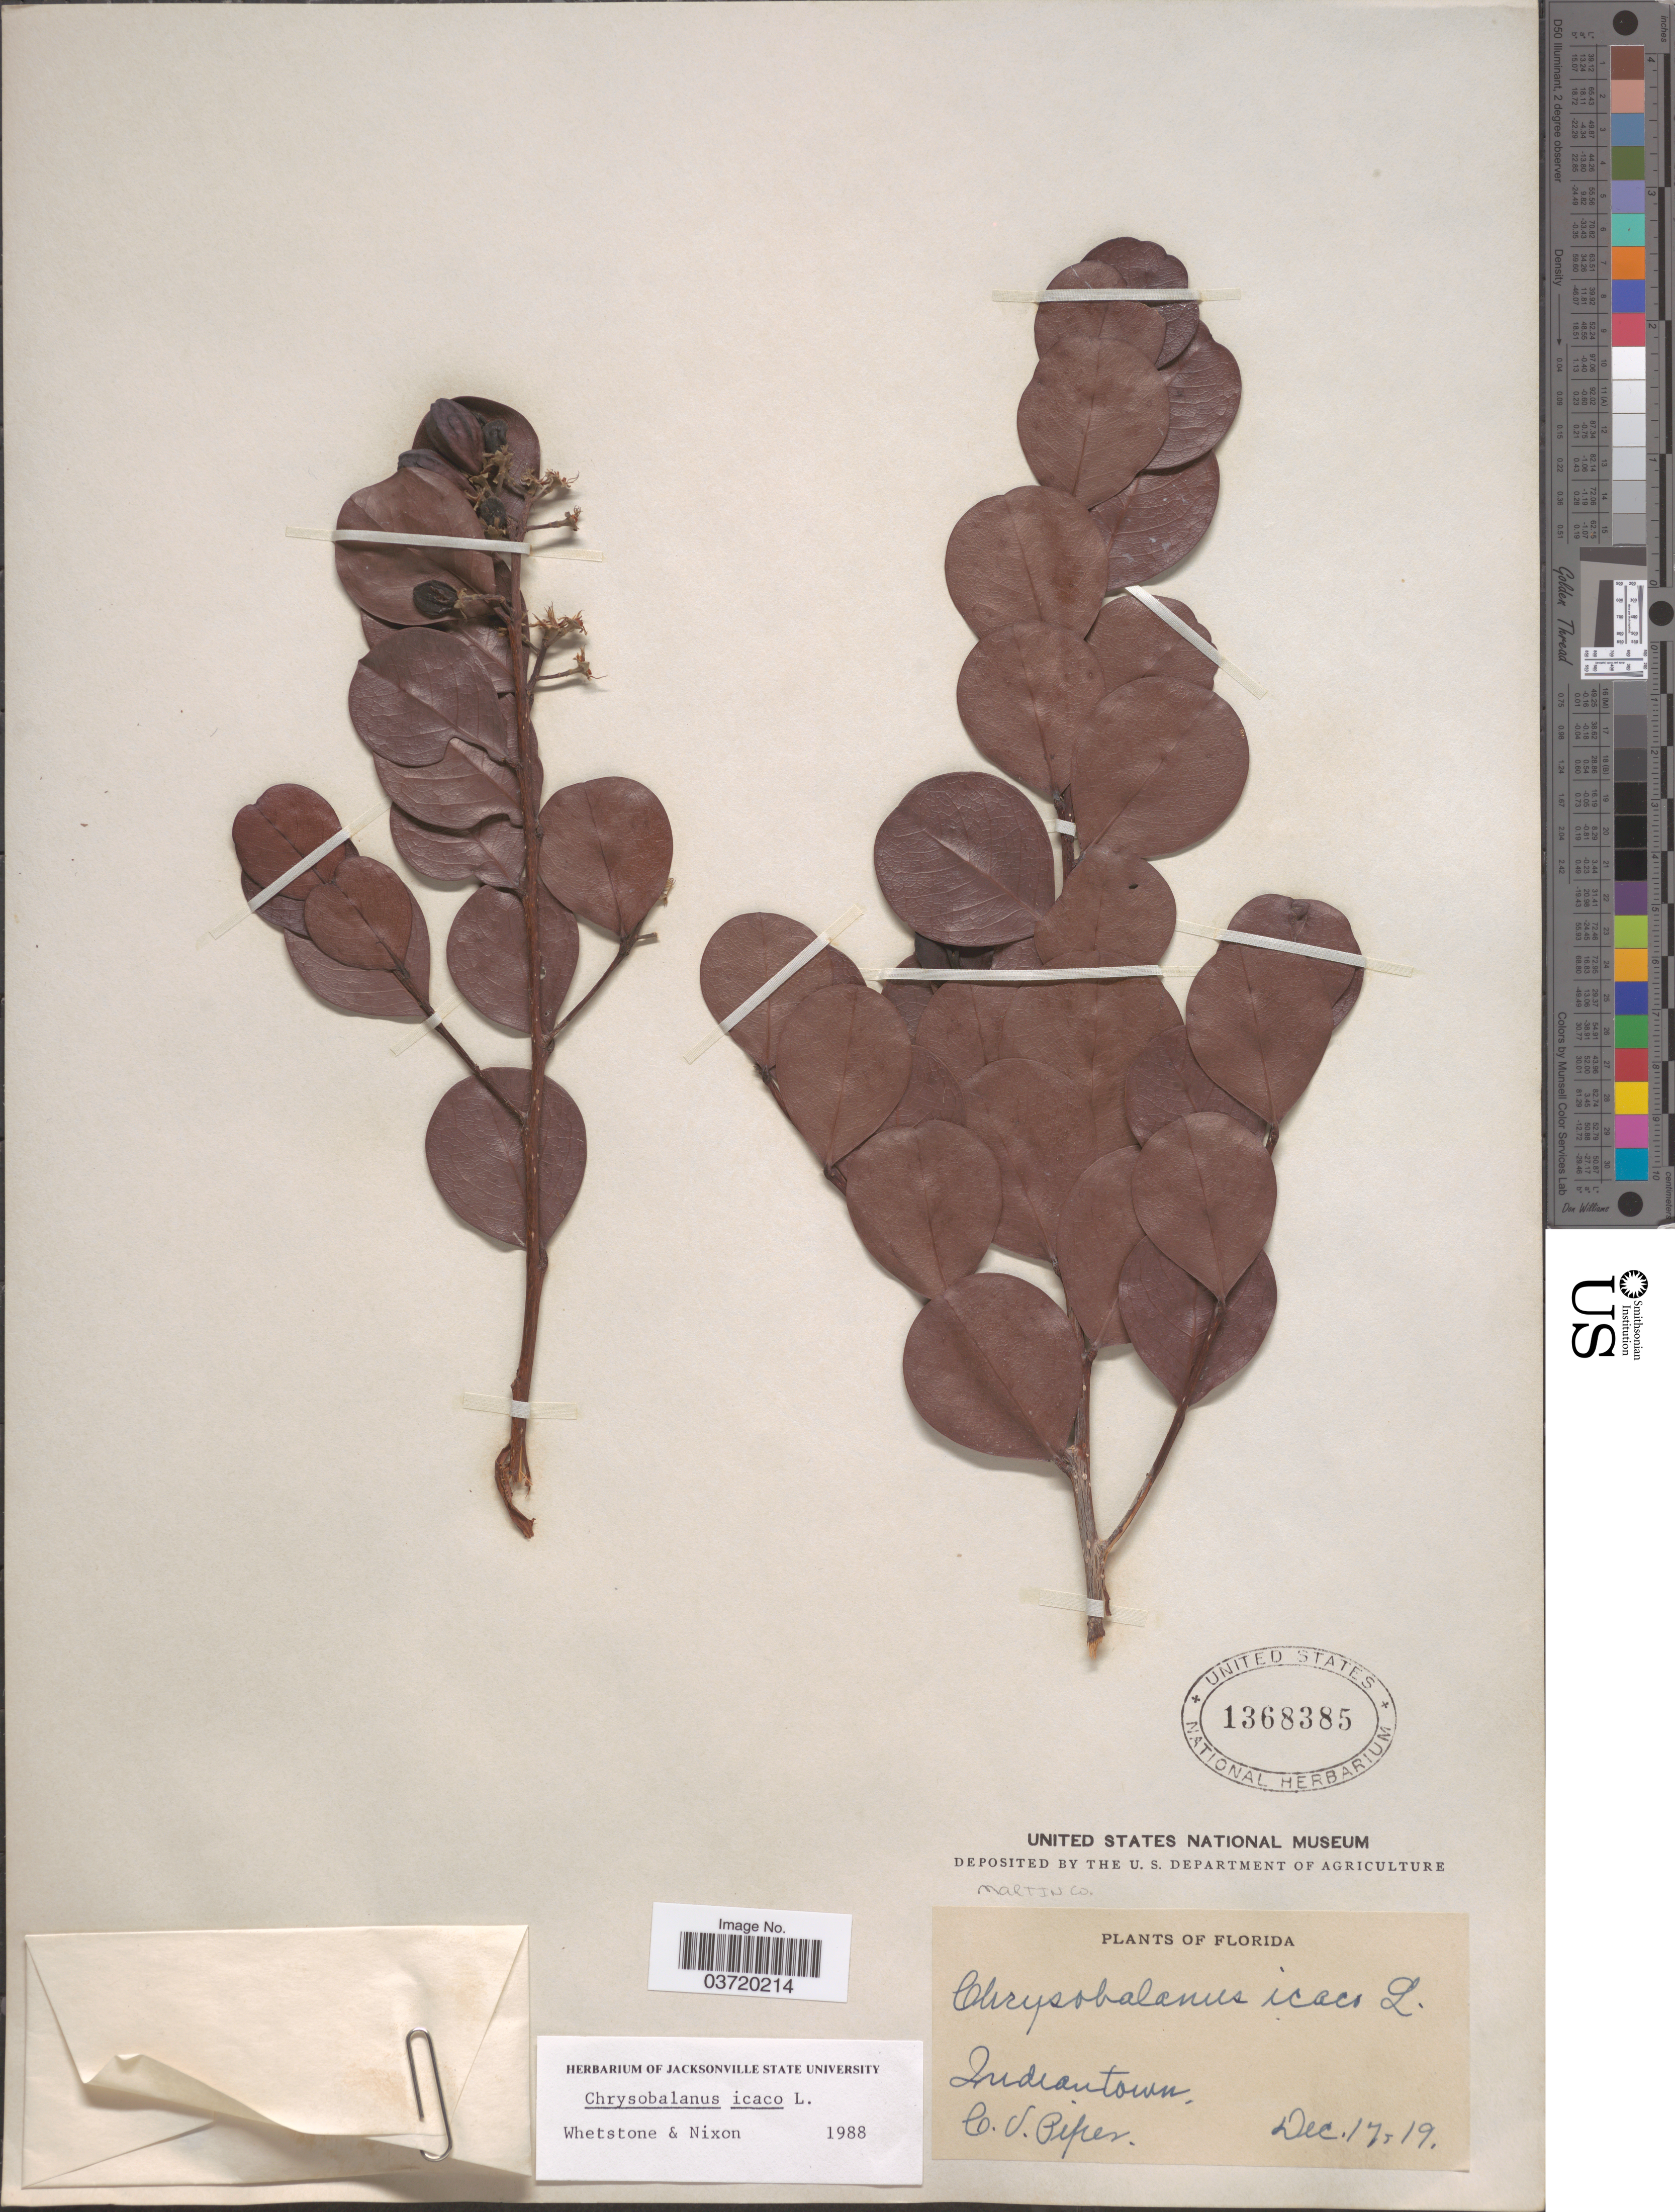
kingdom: Plantae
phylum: Tracheophyta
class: Magnoliopsida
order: Malpighiales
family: Chrysobalanaceae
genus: Chrysobalanus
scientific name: Chrysobalanus icaco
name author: L.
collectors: C. V. Piper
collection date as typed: Transcribed d/m/y: 17/12/19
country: United States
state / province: Florida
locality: Indiantown.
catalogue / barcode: US 1368385